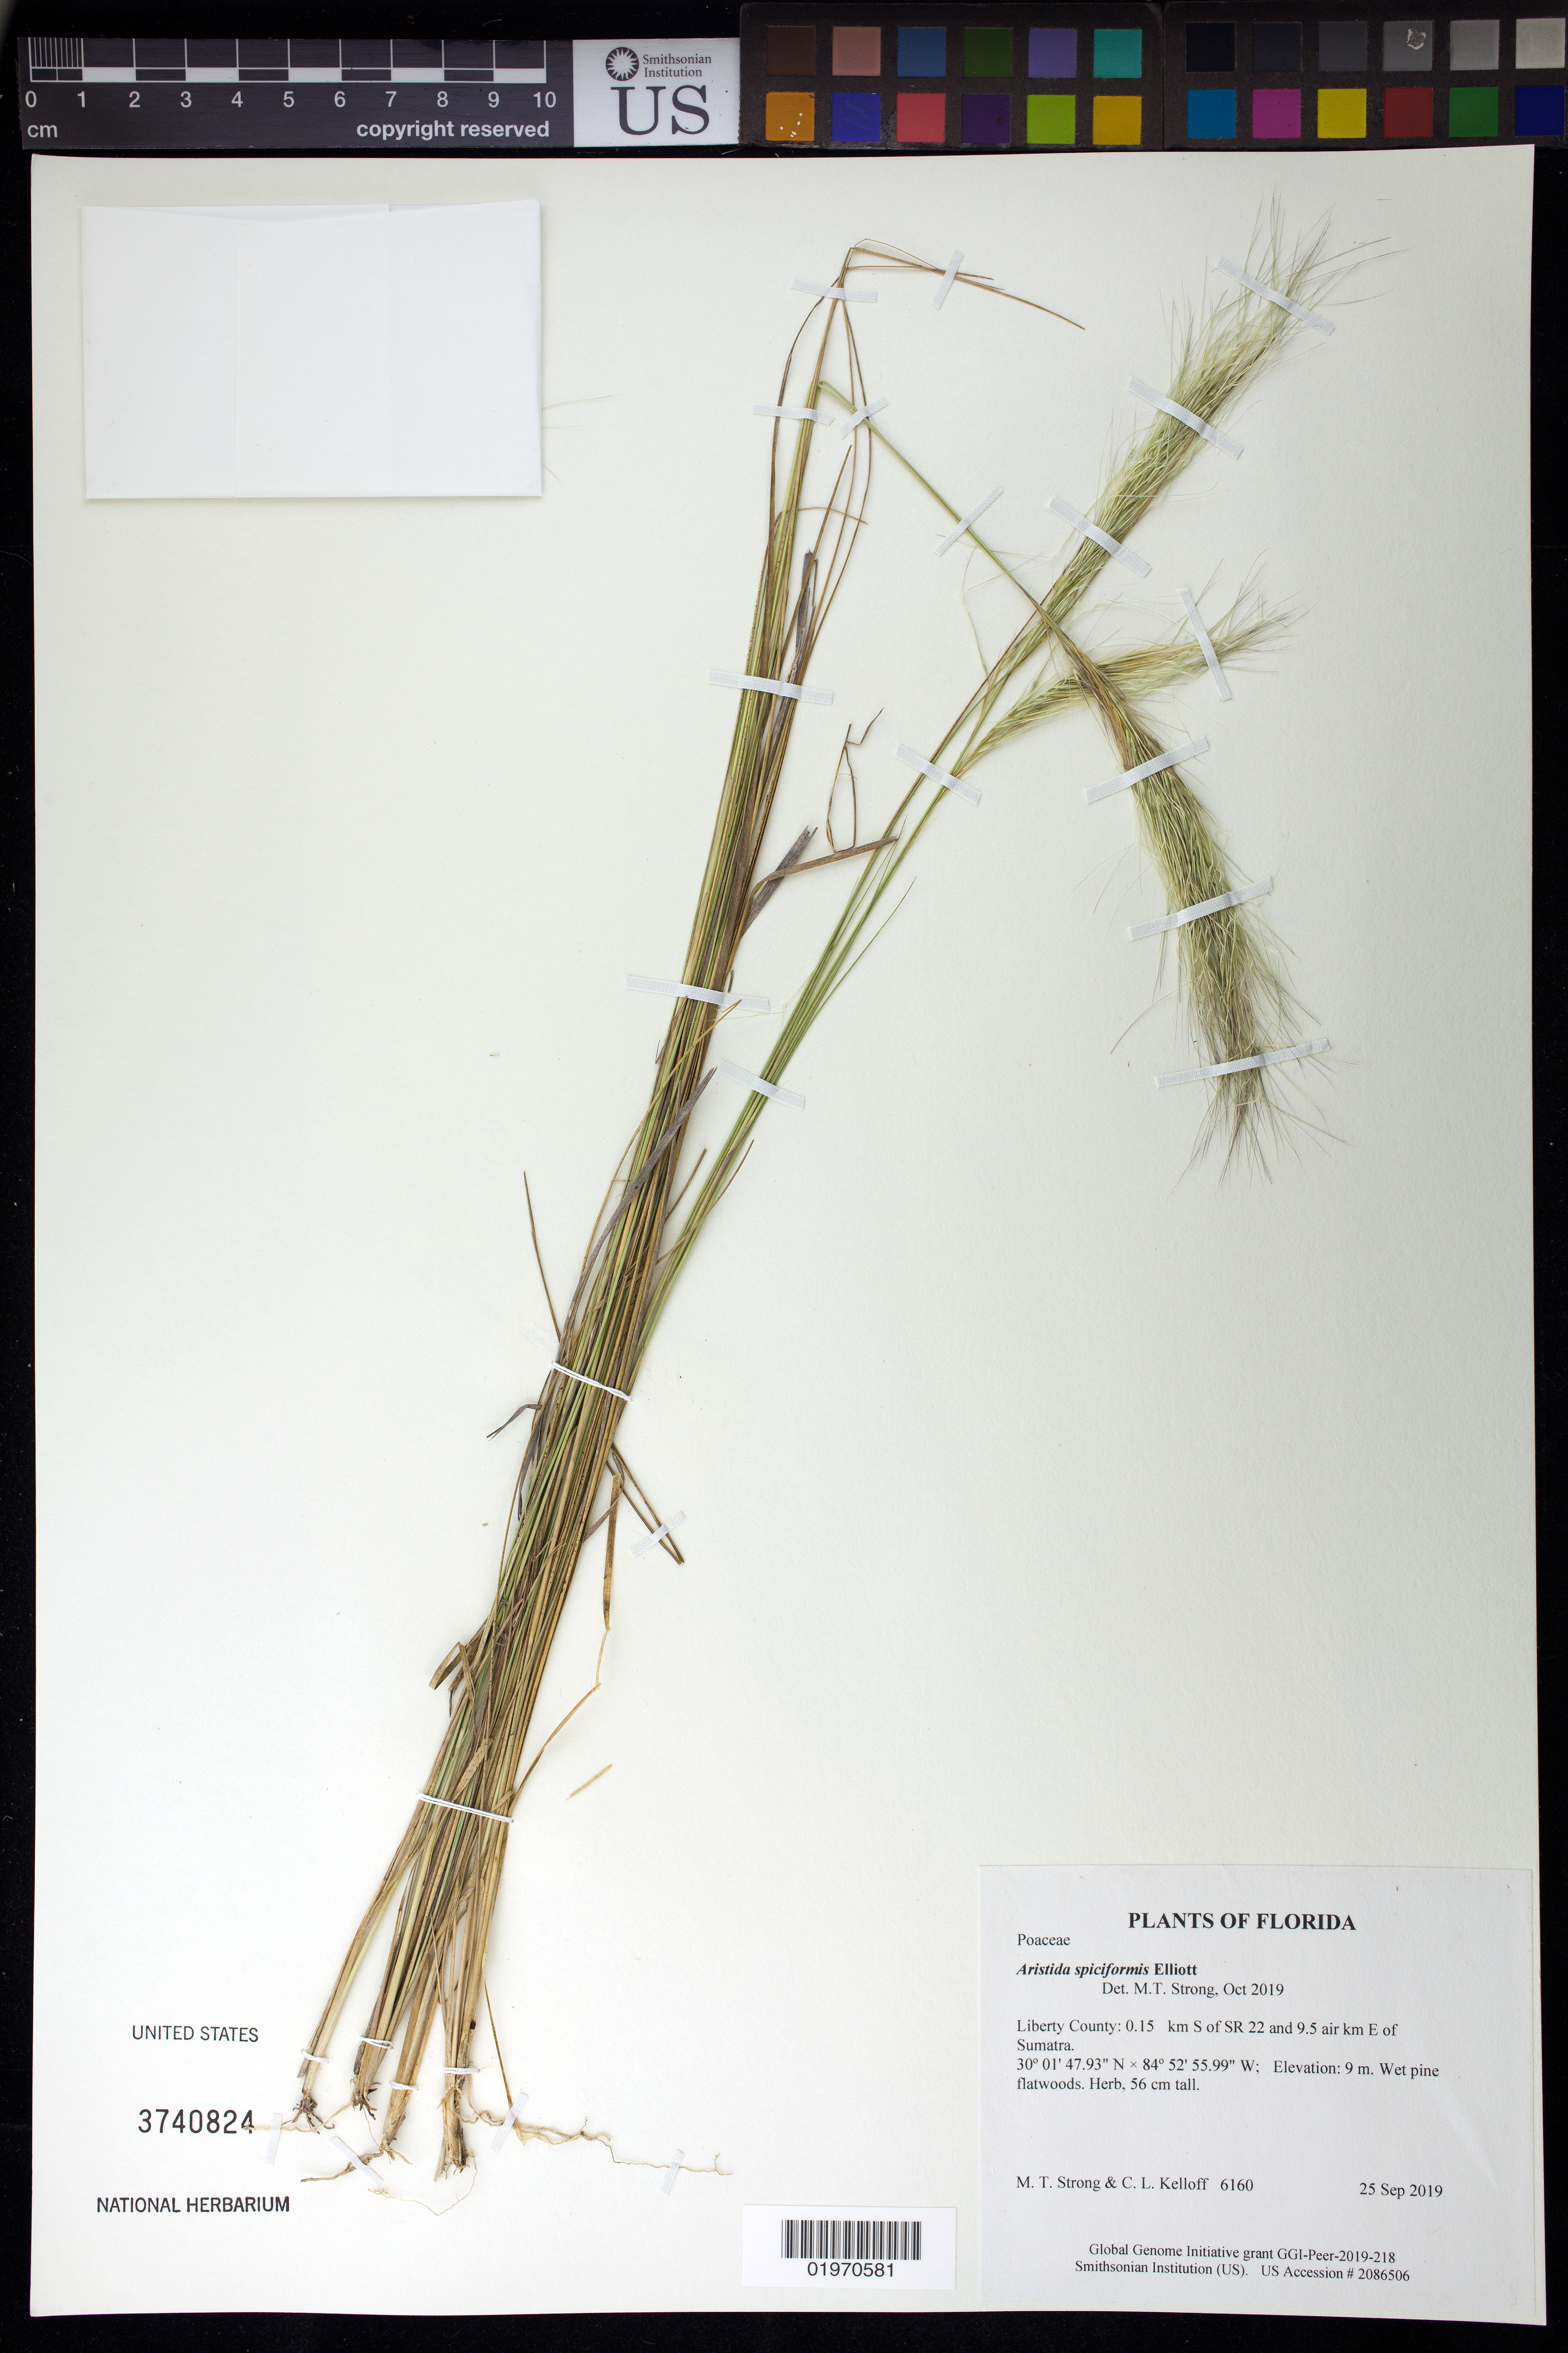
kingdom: Plantae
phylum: Tracheophyta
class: Liliopsida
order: Poales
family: Poaceae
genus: Aristida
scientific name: Aristida spiciformis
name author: Elliott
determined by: Strong, Mark T., (BOT), Smithsonian Institution - National Museum of Natural History (UNITED STATES)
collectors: M. T. Strong & C. L. Kelloff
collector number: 6160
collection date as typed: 25 Sep 2019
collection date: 2019-09-25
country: United States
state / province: Florida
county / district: Liberty County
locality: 0.15 km S of SR 22 and 9.5 air km E of Sumatra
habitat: Wet pine flatwoods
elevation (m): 9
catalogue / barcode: US 3740824